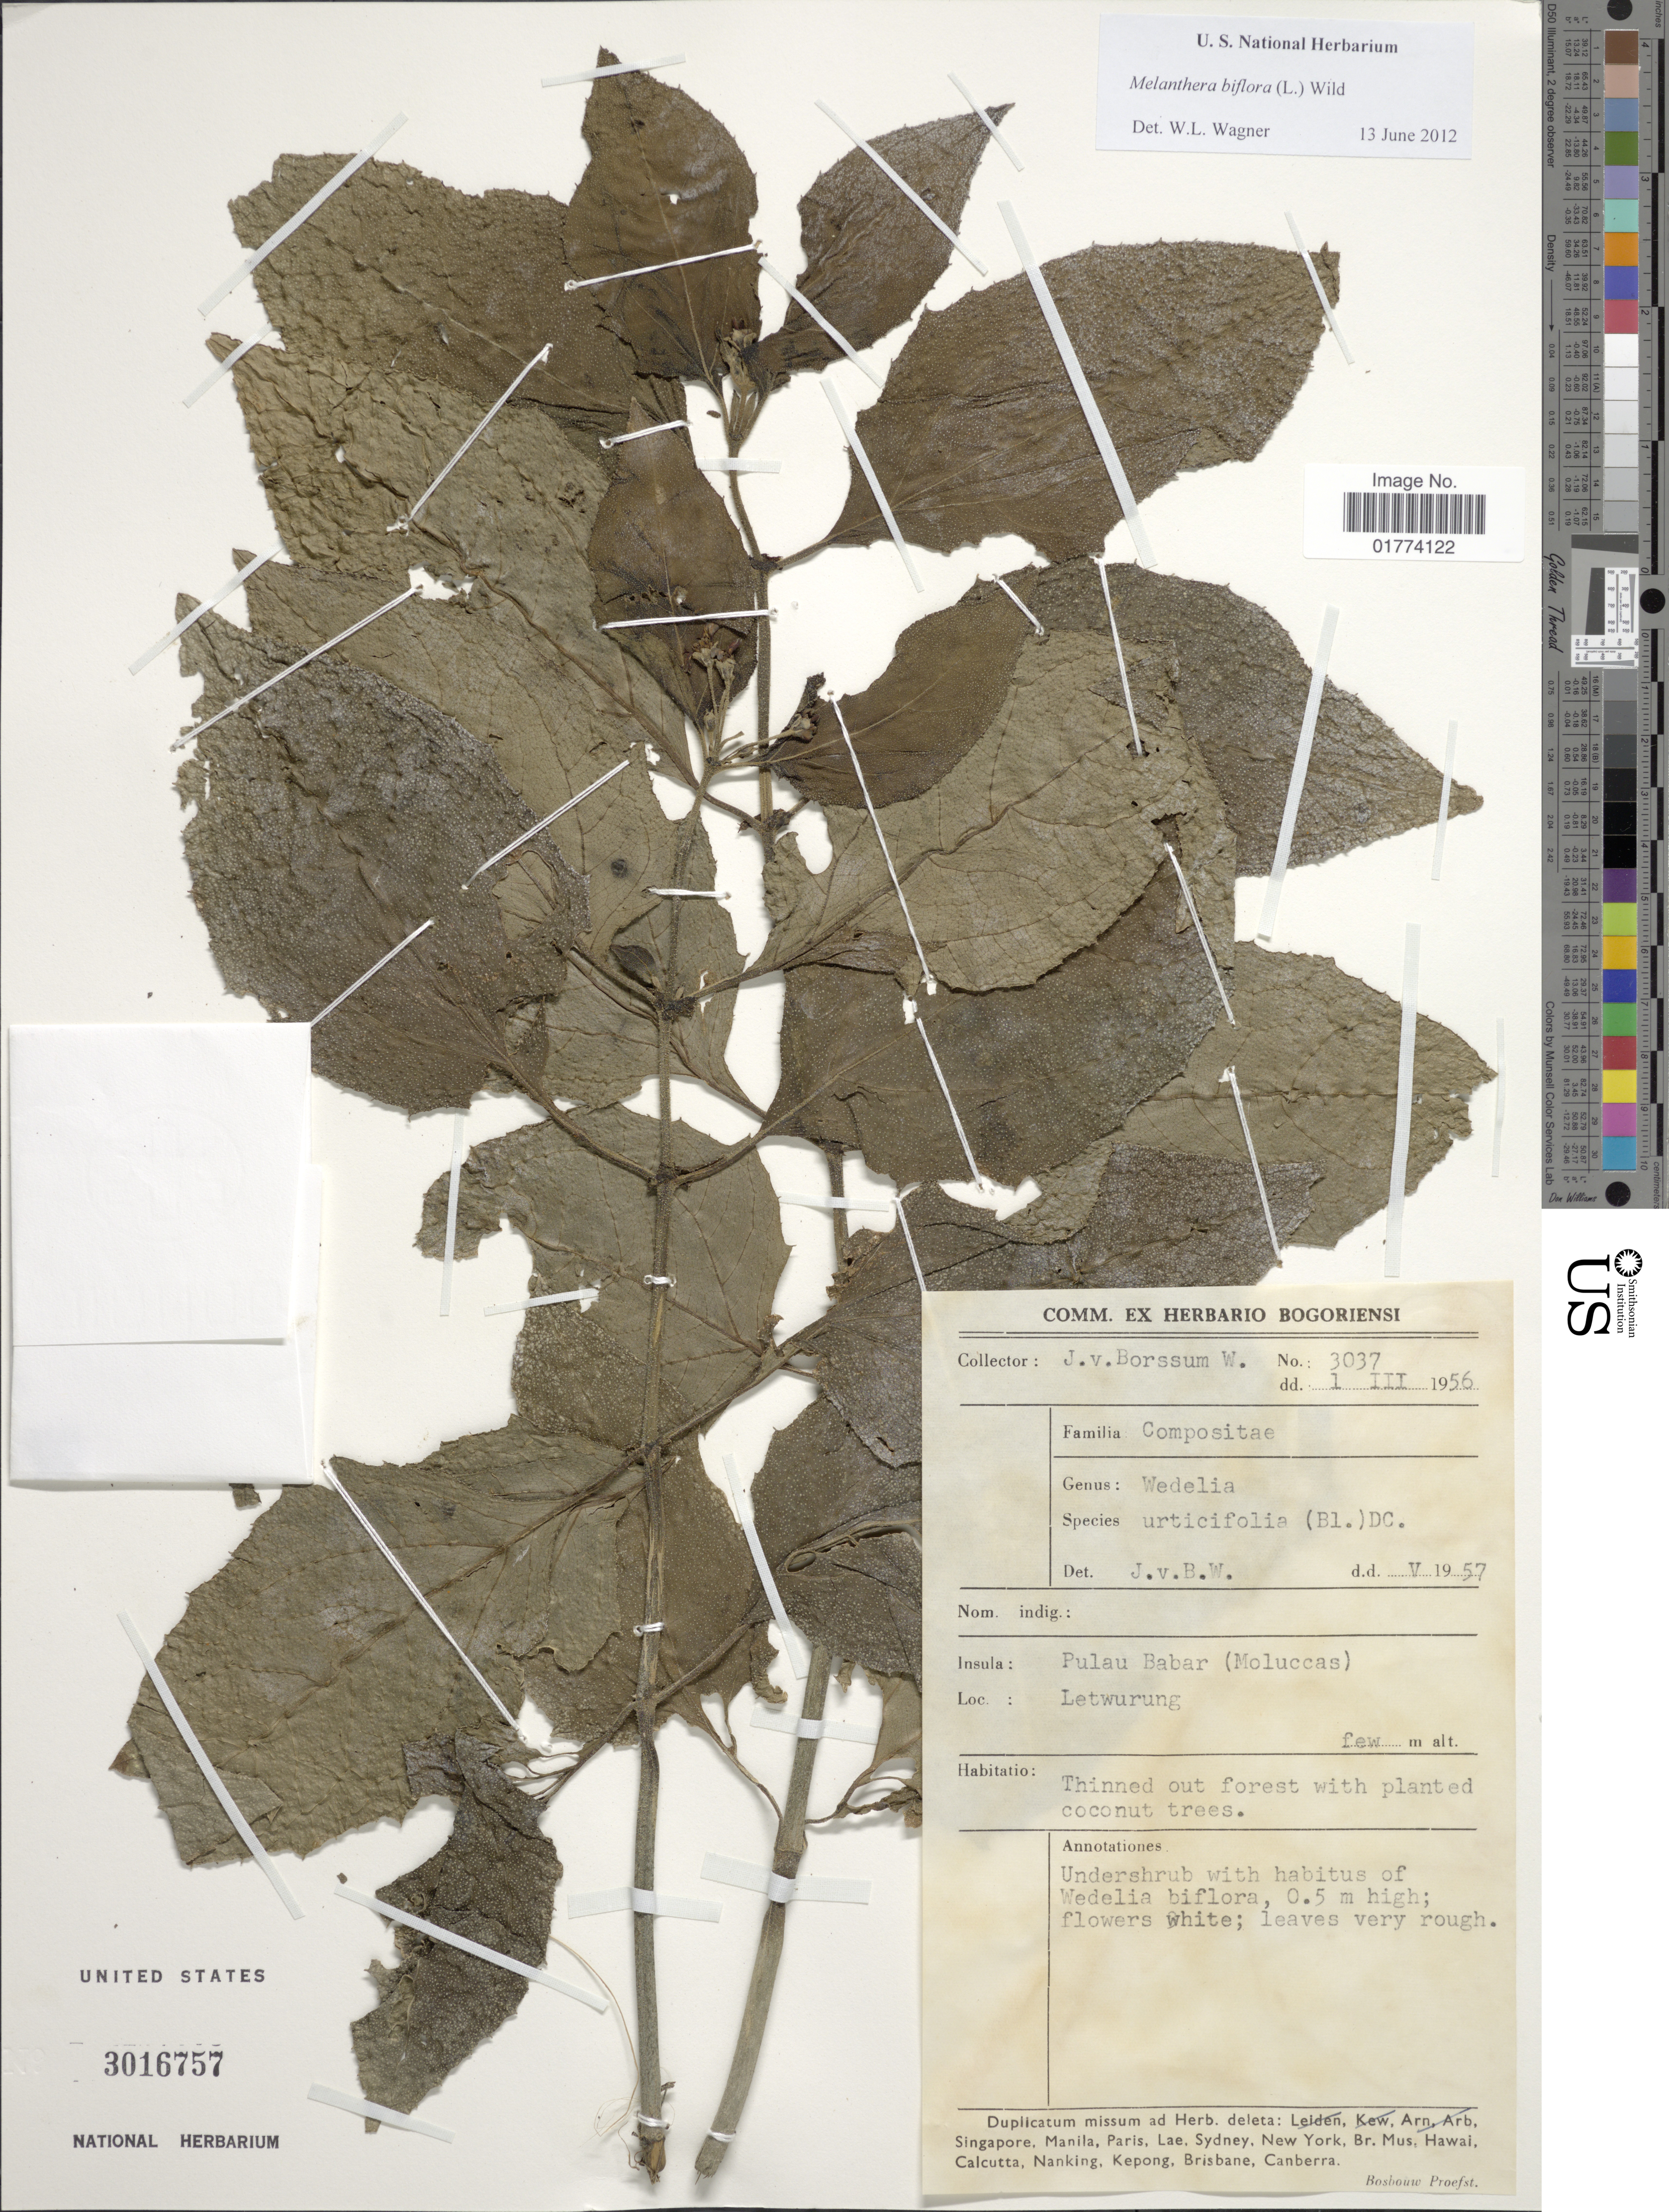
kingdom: Plantae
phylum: Tracheophyta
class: Magnoliopsida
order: Asterales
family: Asteraceae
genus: Wollastonia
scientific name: Wollastonia biflora var. biflora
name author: (L.) DC.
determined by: Wagner, W. L., (BOT), Smithsonian Institution - National Museum of Natural History (UNITED STATES)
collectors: J. Borssum Waalkes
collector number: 3037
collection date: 1956-03-01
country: Indonesia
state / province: Maluku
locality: Pulau Babar (Moluccas), Letwurung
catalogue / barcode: US 3016757